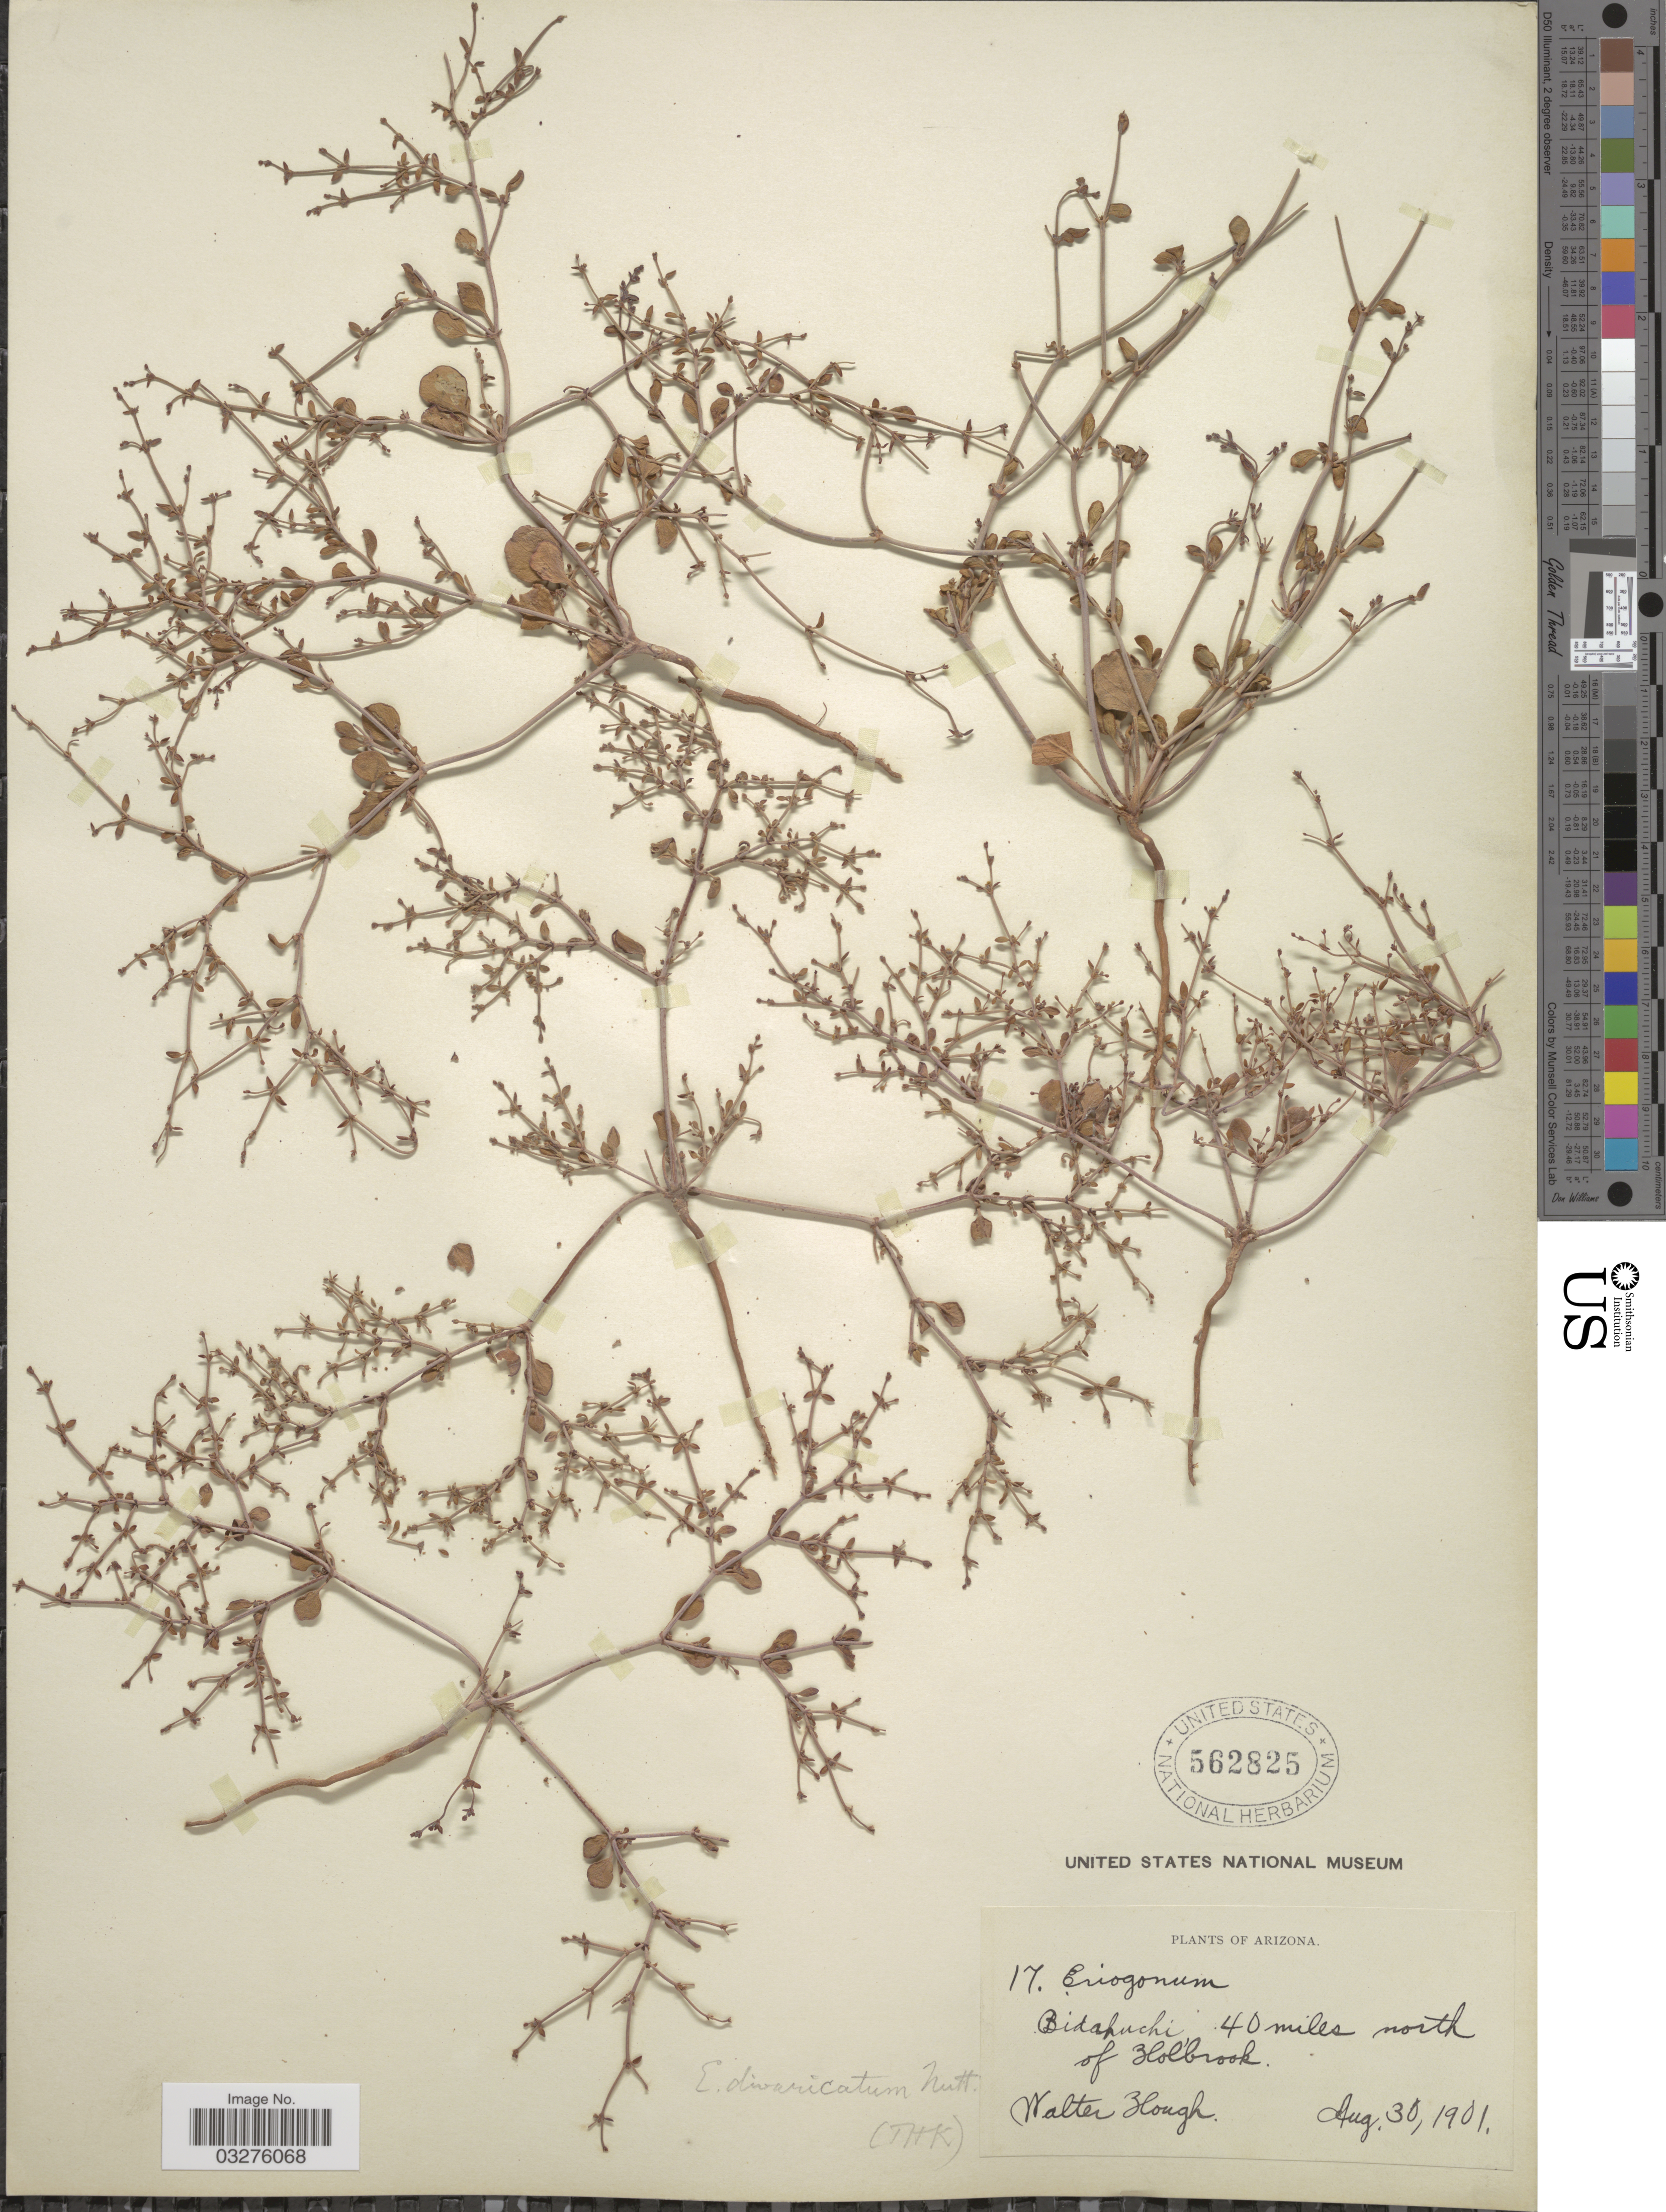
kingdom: Plantae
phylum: Tracheophyta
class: Magnoliopsida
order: Caryophyllales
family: Polygonaceae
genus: Eriogonum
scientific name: Eriogonum divaricatum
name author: Hook.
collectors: W. Hough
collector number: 17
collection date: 1901-08-30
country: United States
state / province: Arizona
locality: Bidahuchi, 40 miles north of Holbrook.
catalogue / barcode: US 562825